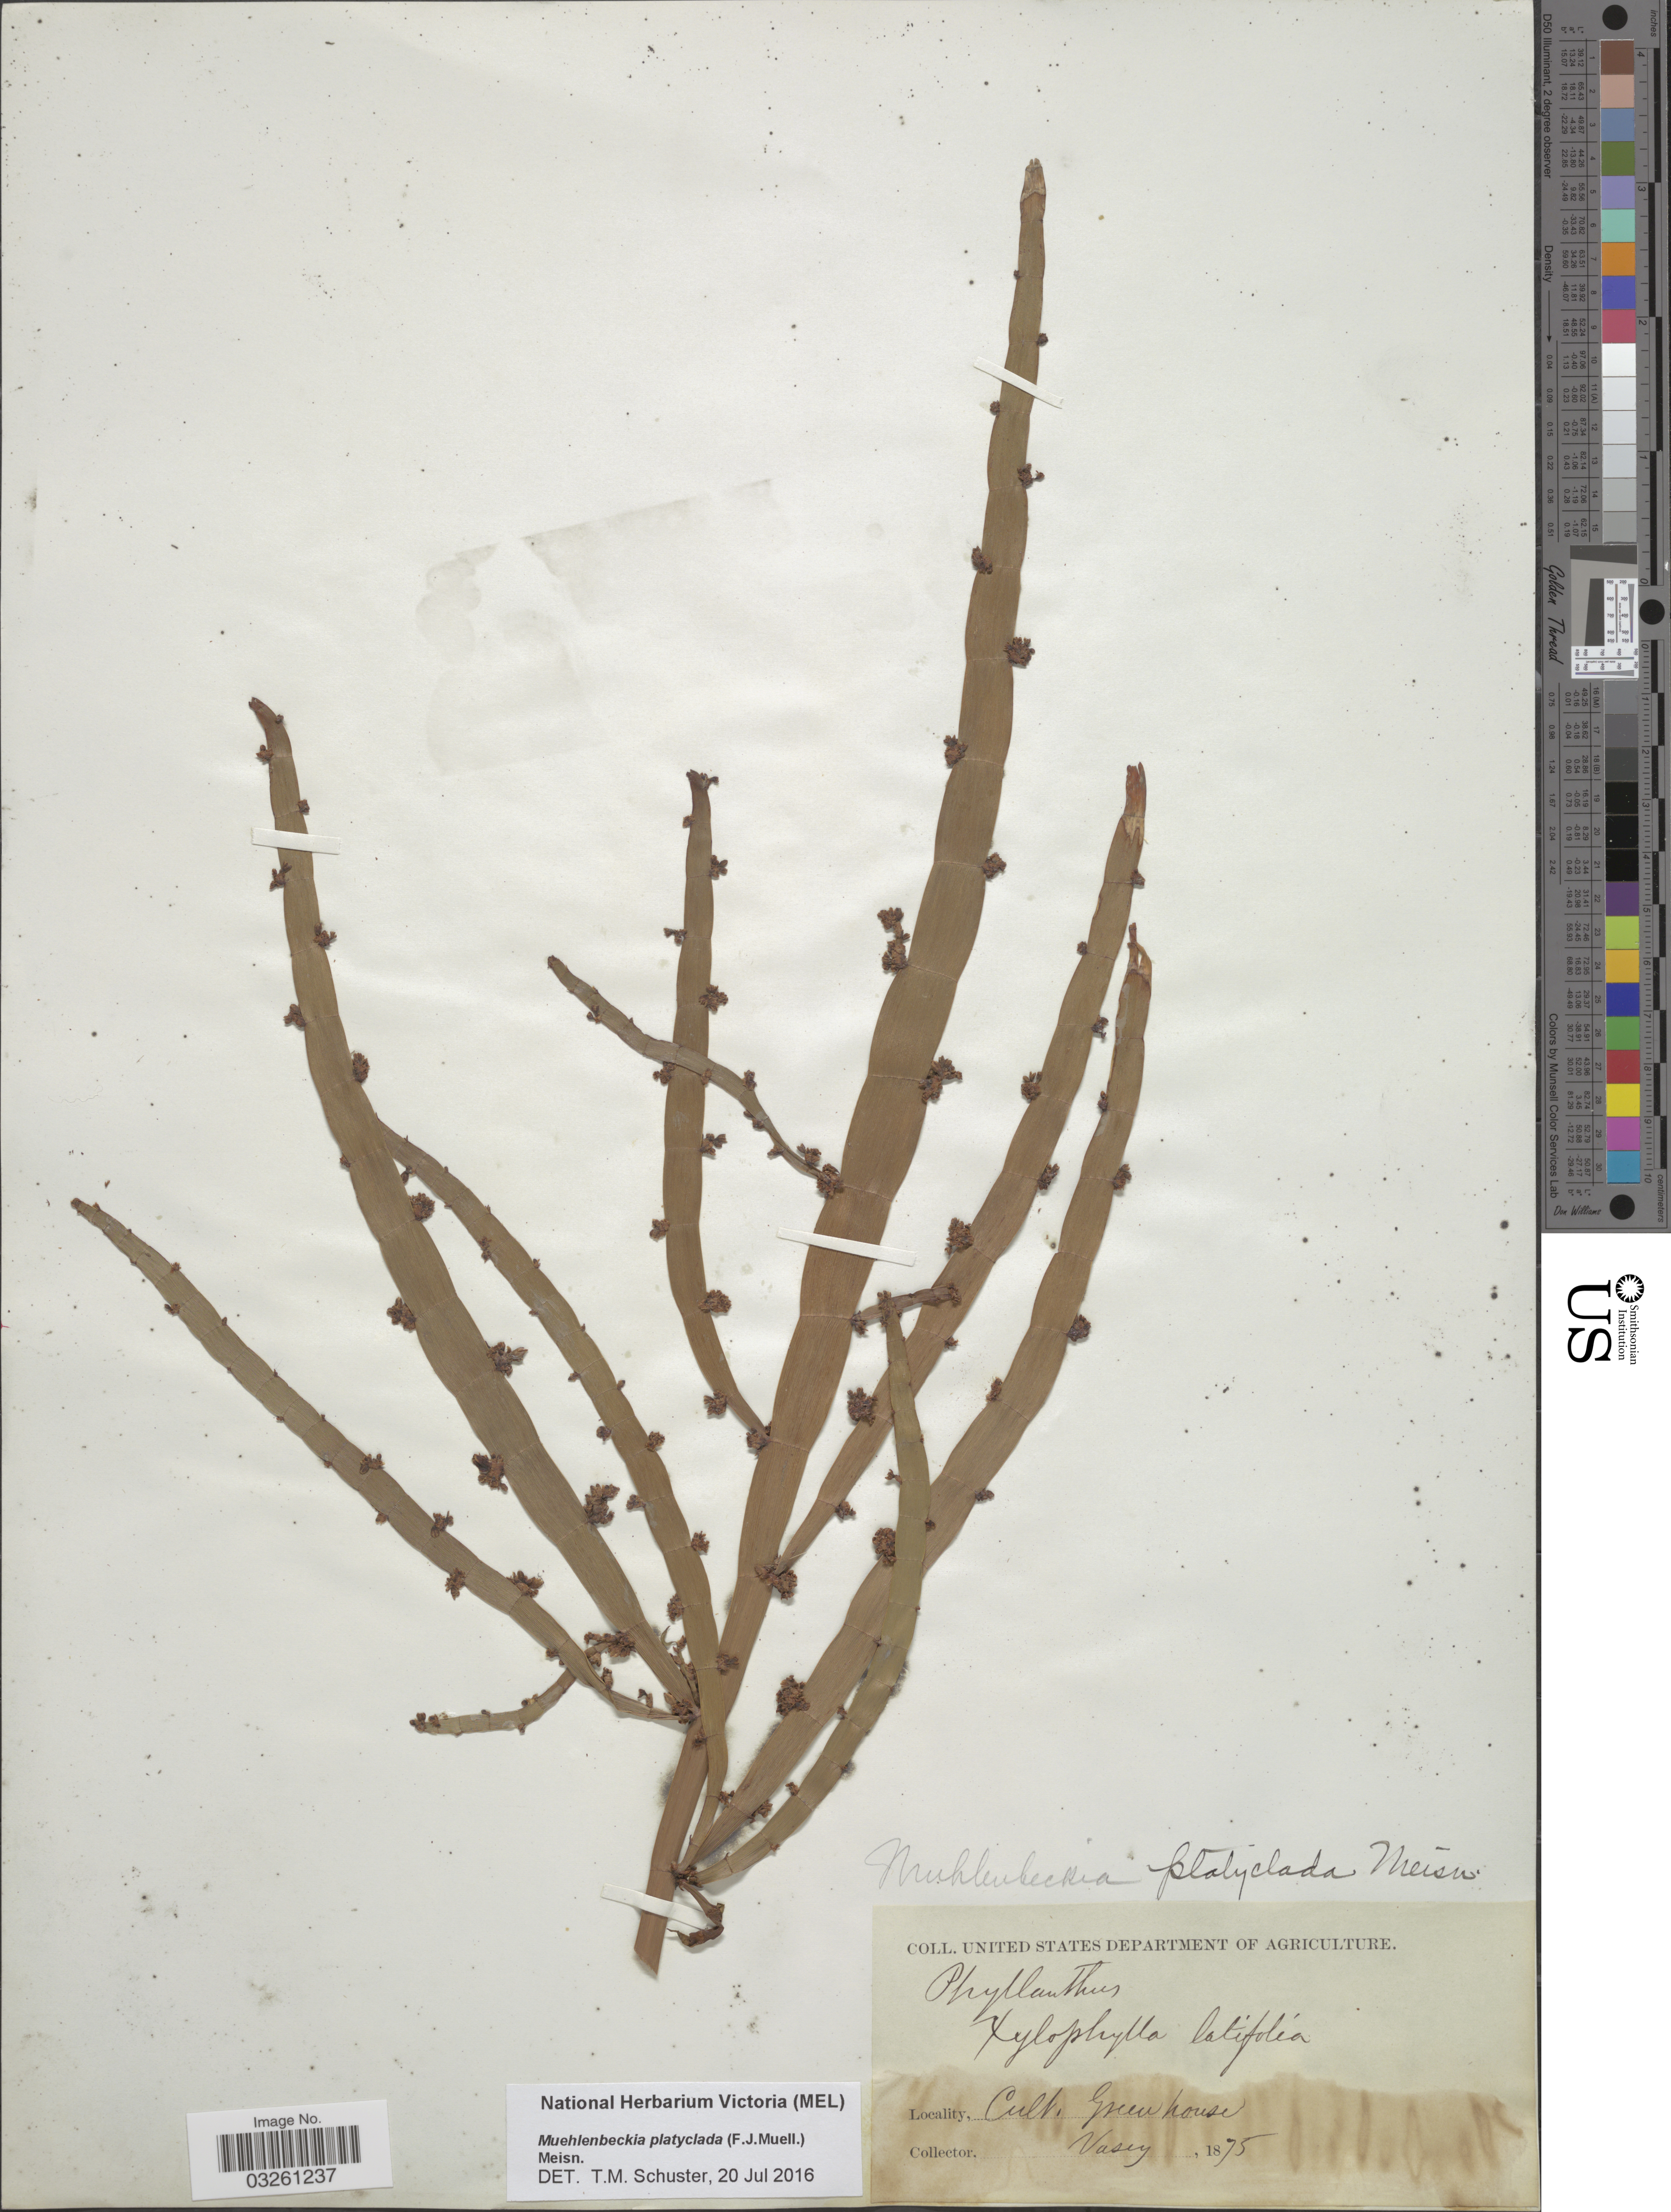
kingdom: Plantae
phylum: Tracheophyta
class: Magnoliopsida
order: Caryophyllales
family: Polygonaceae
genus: Muehlenbeckia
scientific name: Muehlenbeckia platyclada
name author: (F. Muell.) Meisn.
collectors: Vasey, --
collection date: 1875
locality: Greenhouse.